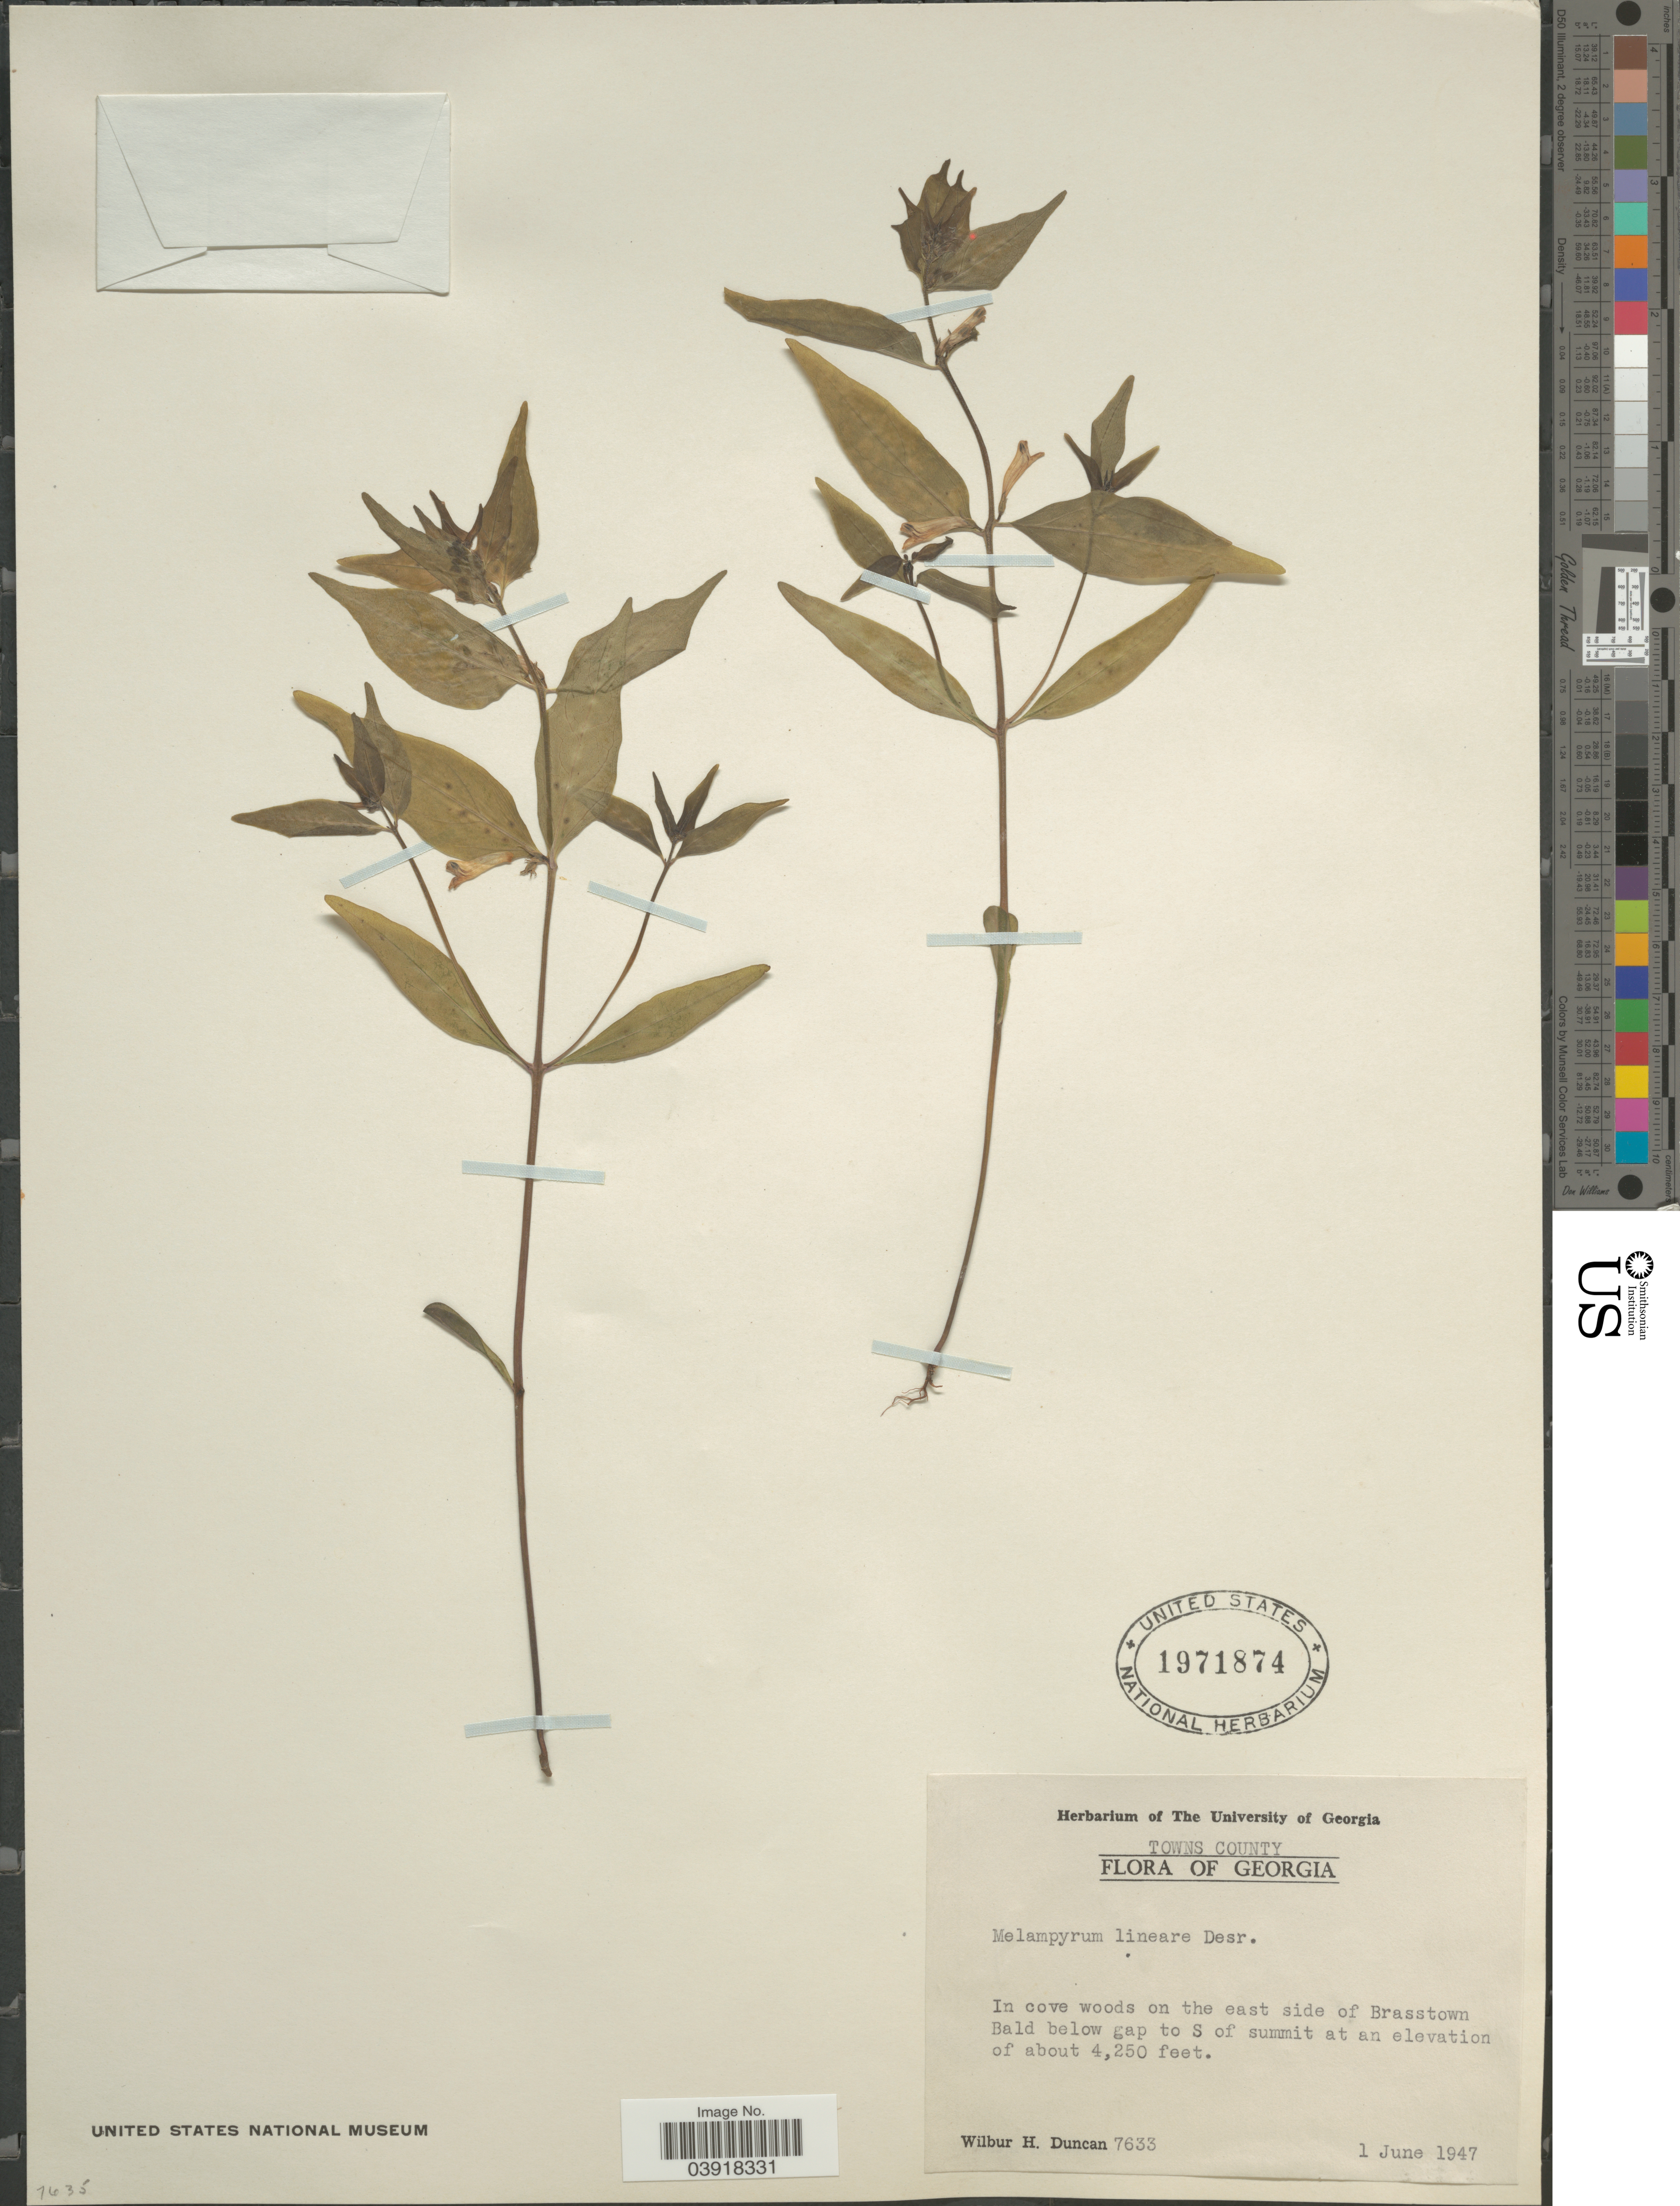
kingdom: Plantae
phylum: Tracheophyta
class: Magnoliopsida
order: Lamiales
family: Orobanchaceae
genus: Melampyrum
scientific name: Melampyrum lineare var. latifolium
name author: (Muhl.) P. Beauv.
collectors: W. H. Duncan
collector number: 7633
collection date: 1947-06-01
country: United States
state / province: Georgia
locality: Towns County. In cove woods on the east side of Brasstown Bald below gap to S of summit.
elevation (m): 1295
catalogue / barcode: US 1971874